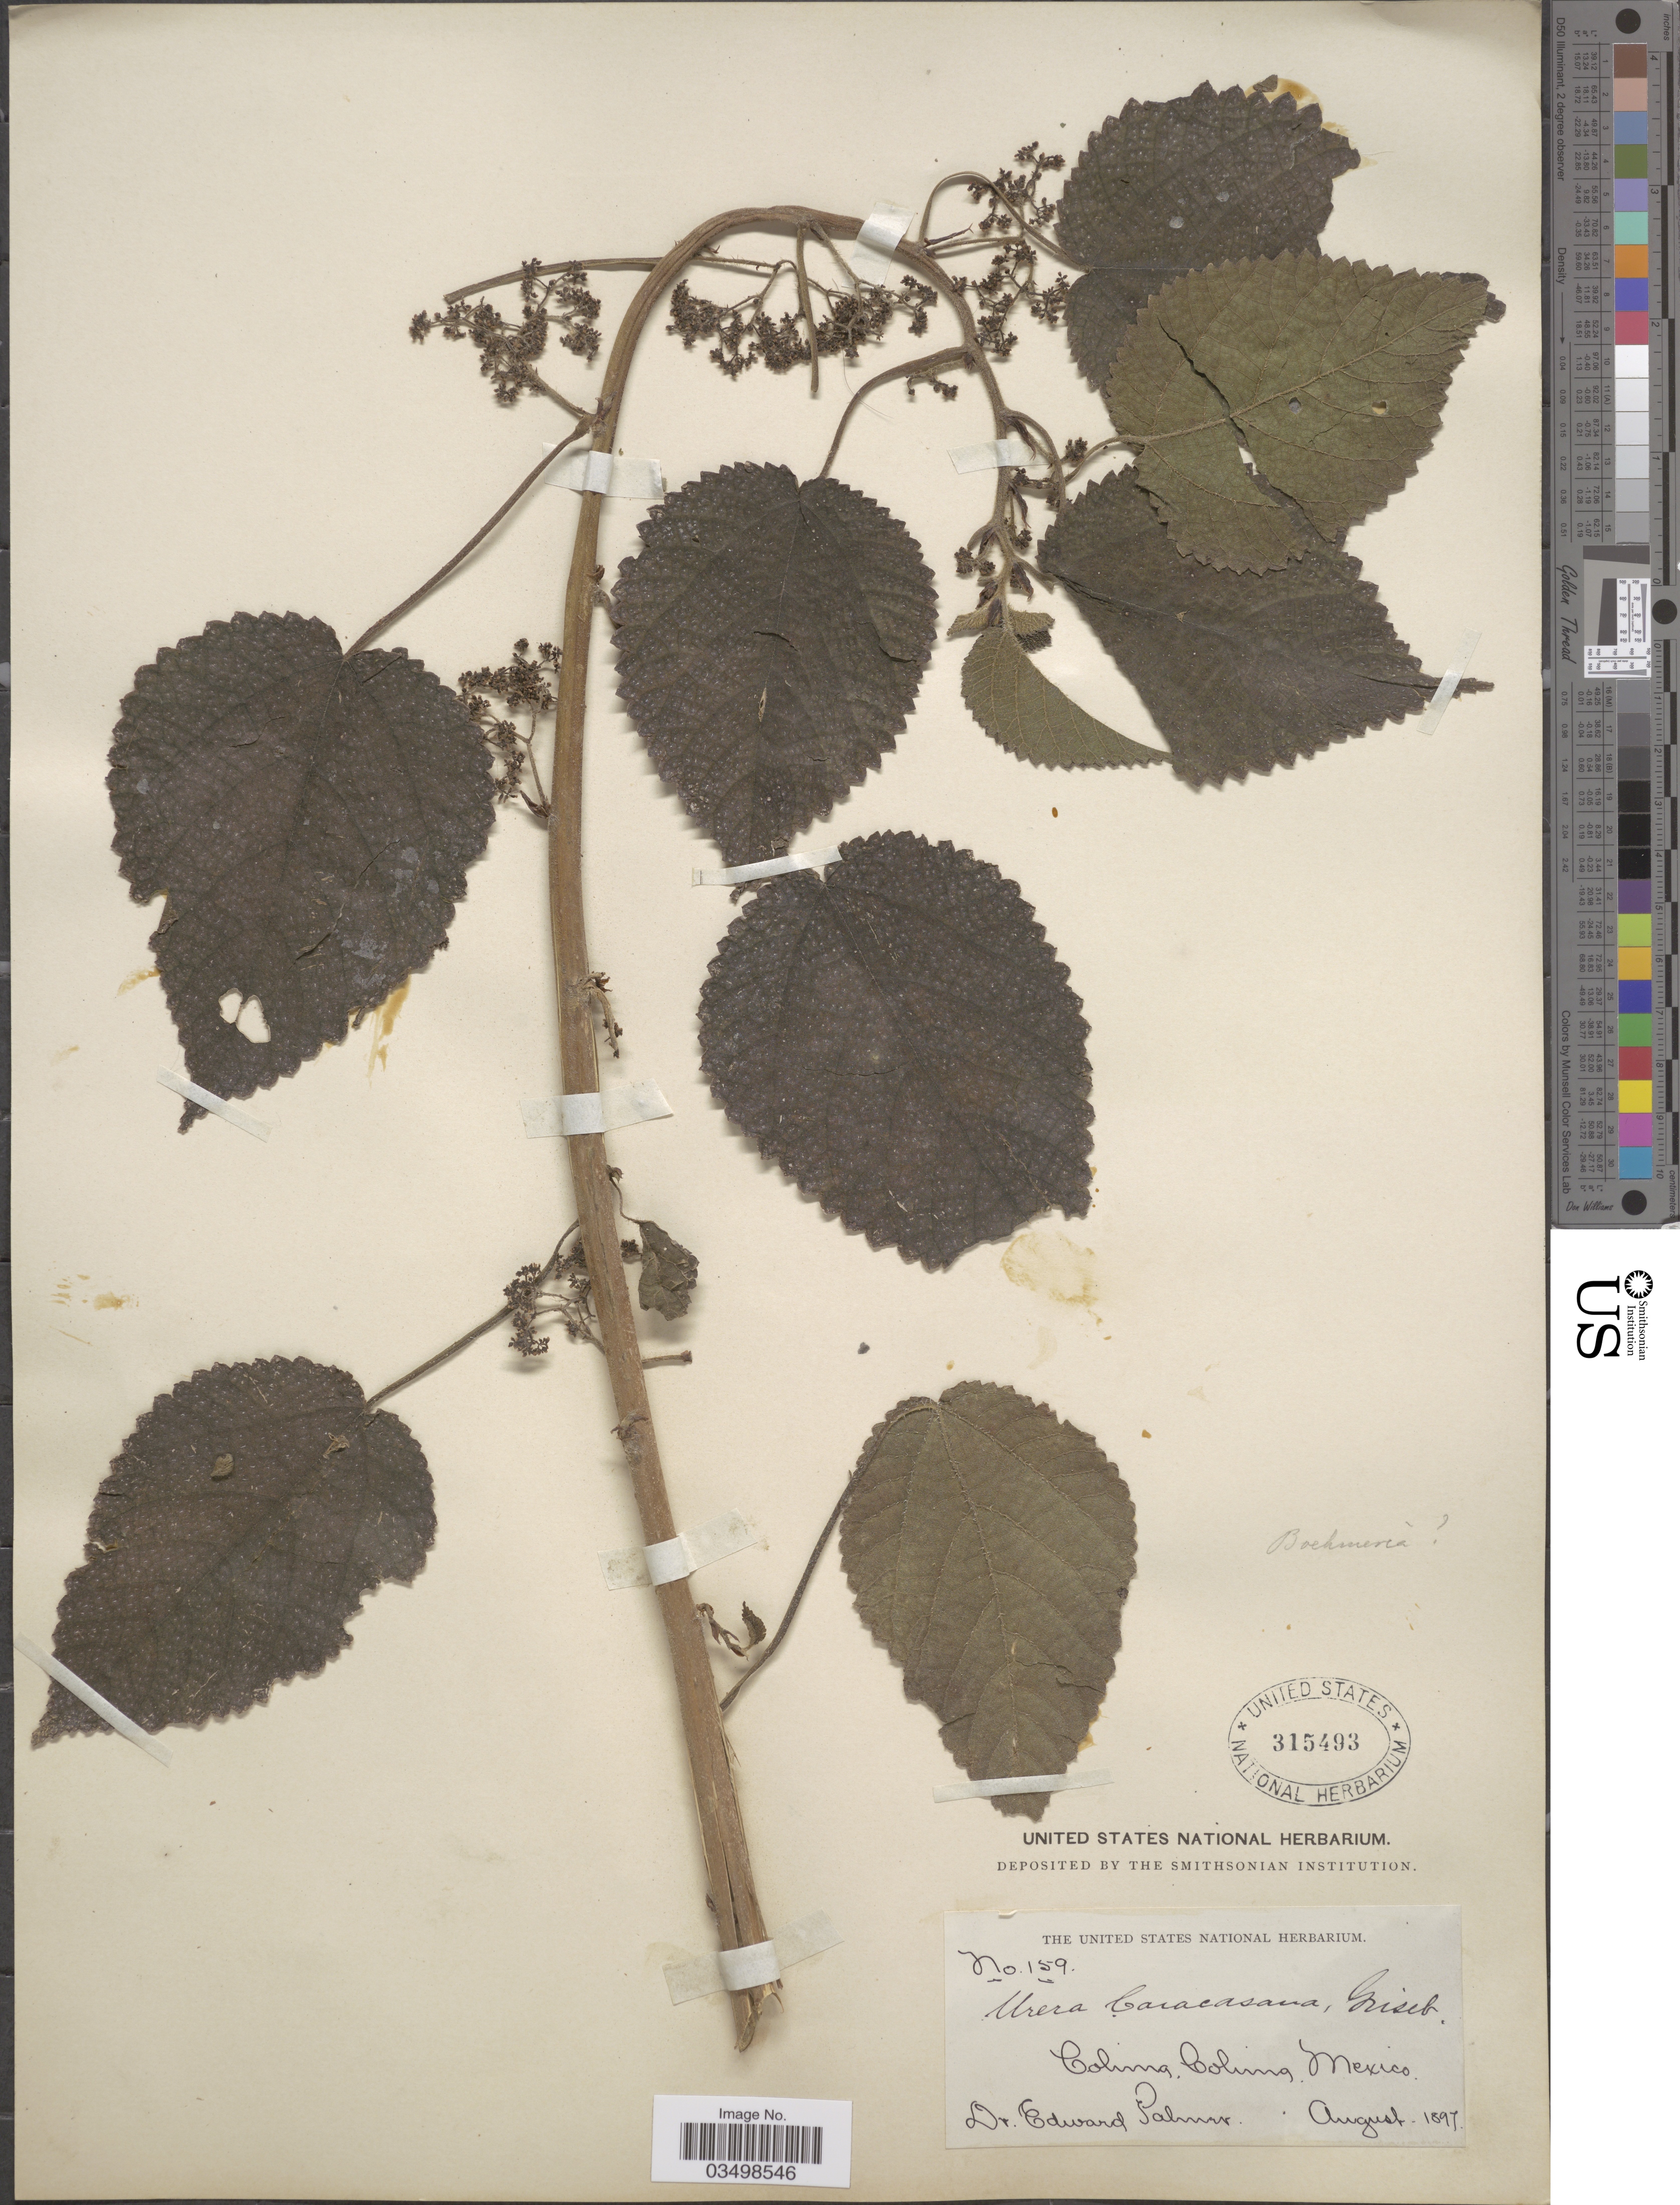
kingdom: Plantae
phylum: Tracheophyta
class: Magnoliopsida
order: Rosales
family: Urticaceae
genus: Urera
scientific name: Urera caracasana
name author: (Jacq.) Gaudich. ex Griseb.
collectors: E. Palmer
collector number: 159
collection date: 1897-08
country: Mexico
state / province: Colima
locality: Colima.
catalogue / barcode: US 315493